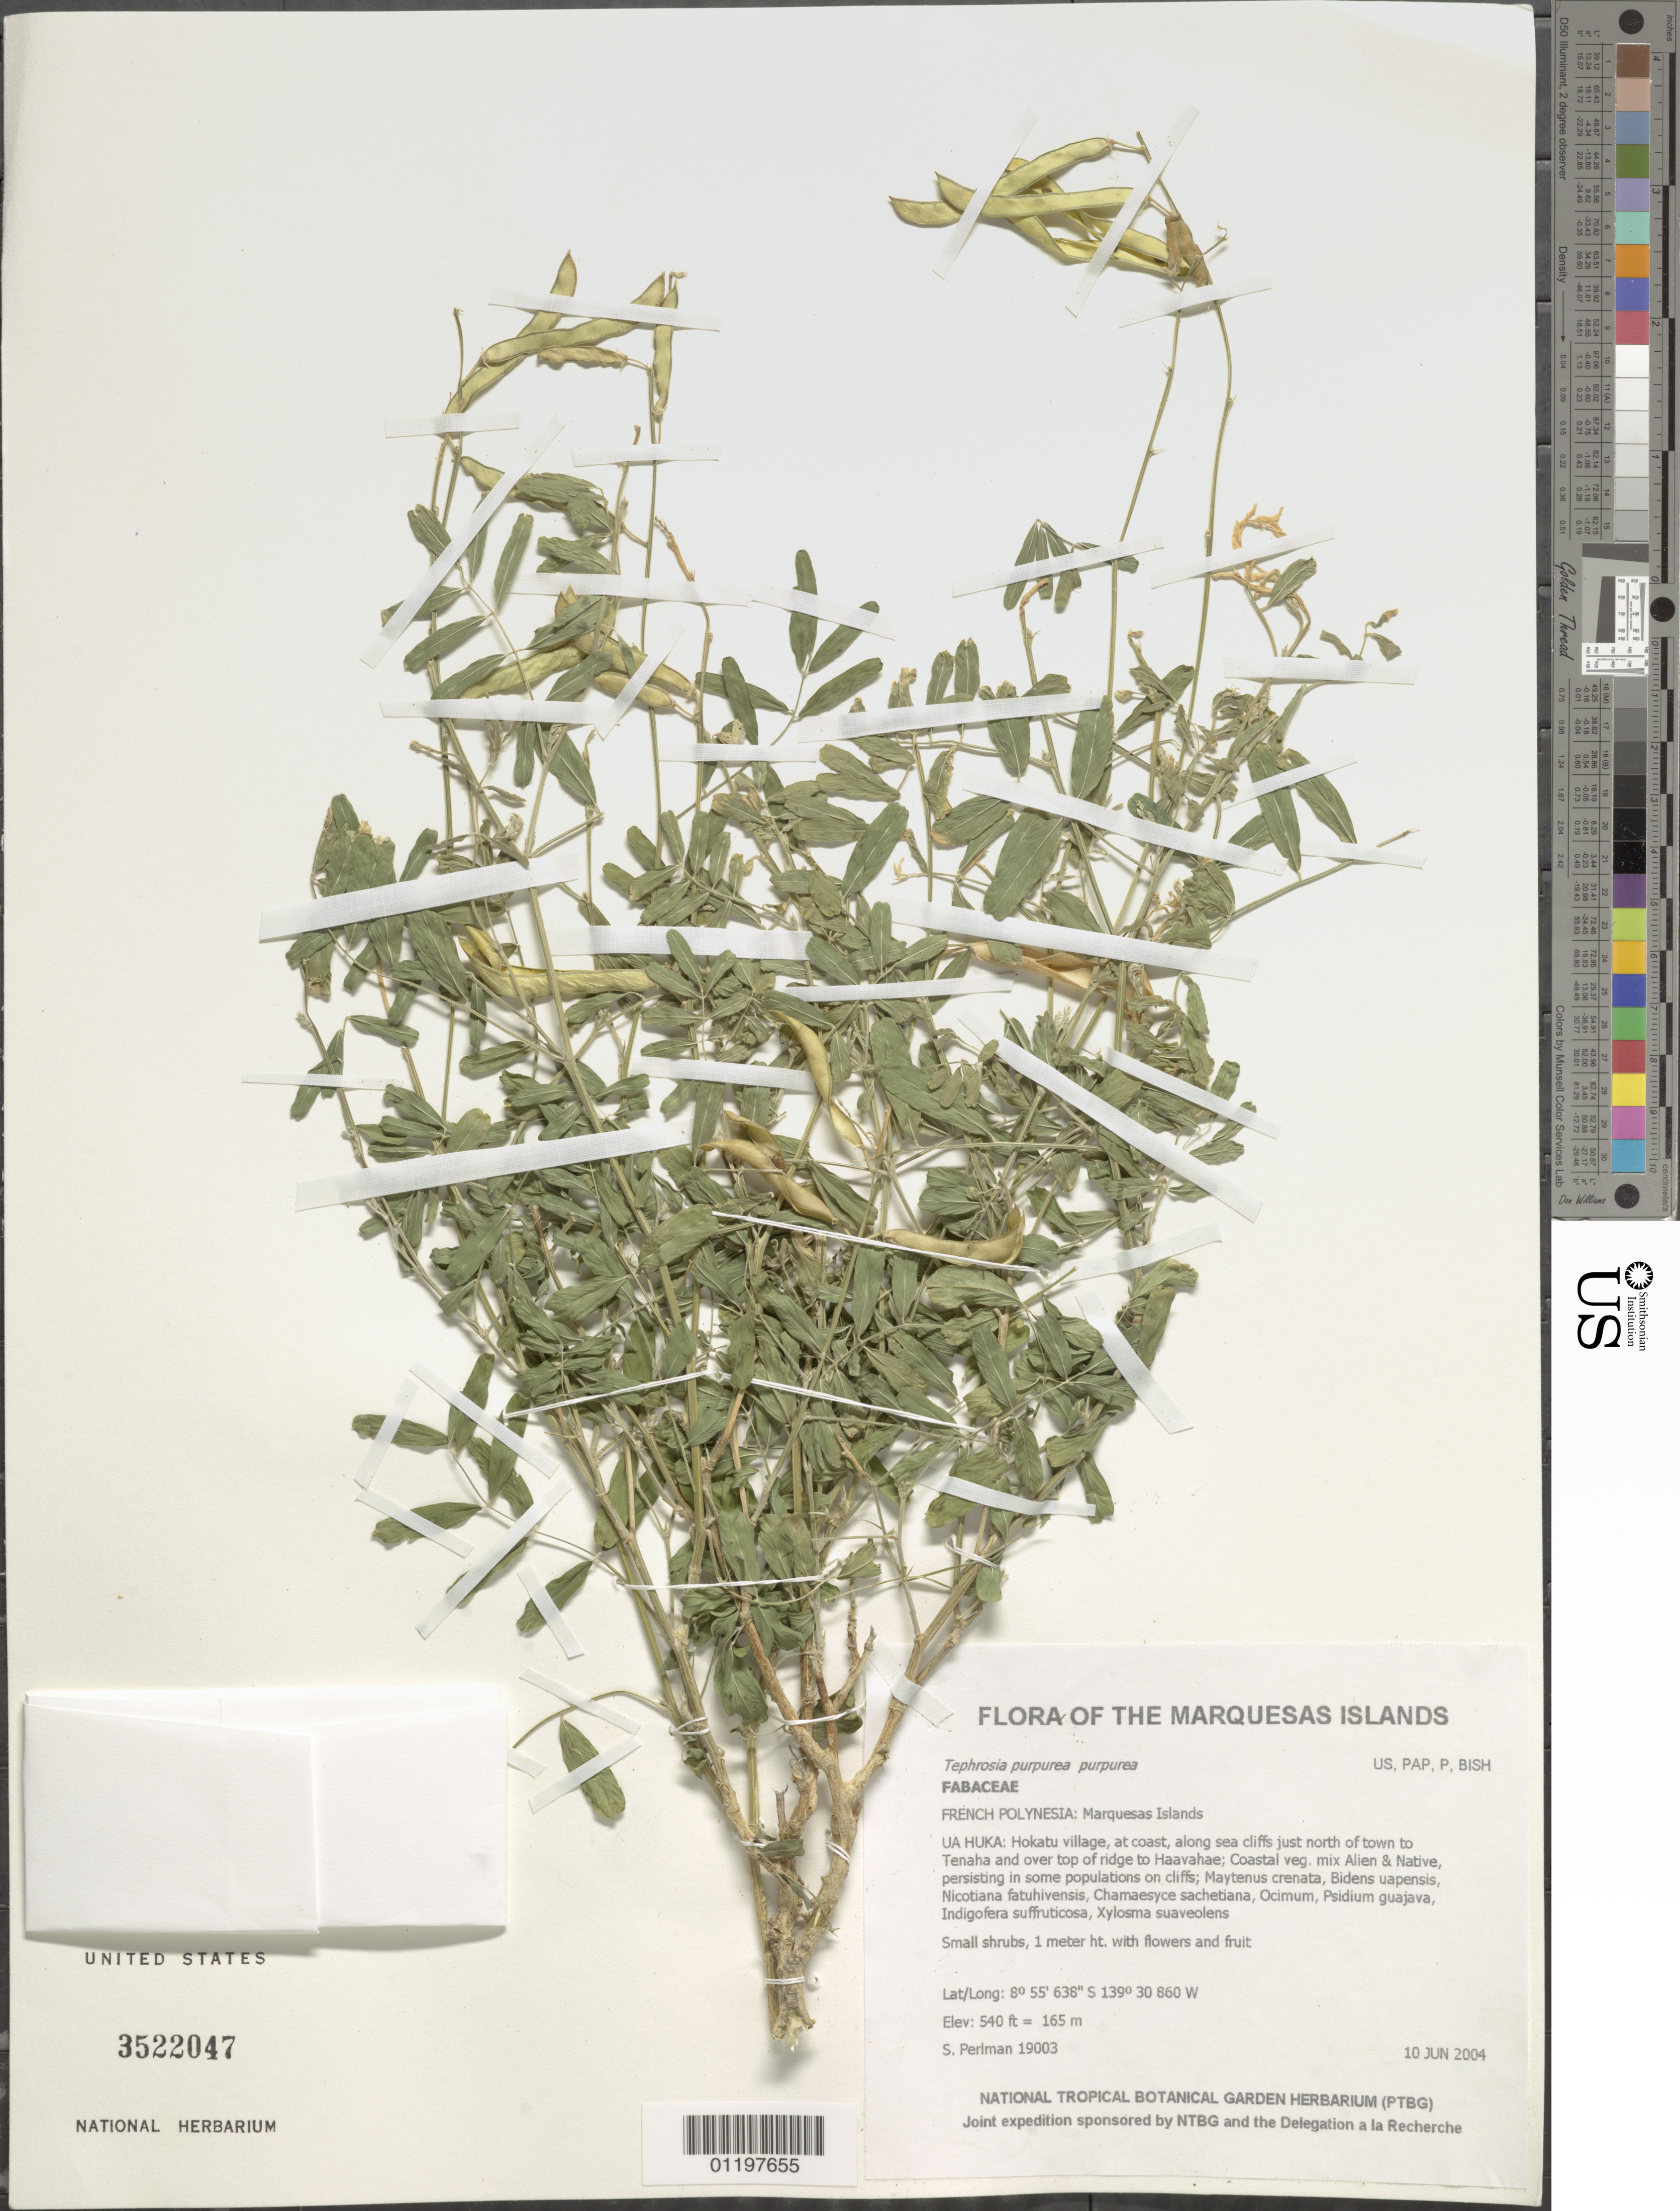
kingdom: Plantae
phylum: Tracheophyta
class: Magnoliopsida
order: Fabales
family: Fabaceae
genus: Tephrosia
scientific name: Tephrosia purpurea var. purpurea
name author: (L.) Pers.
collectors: S. P. Perlman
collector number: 19003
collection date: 2004-06-10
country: French Polynesia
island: Ua Huka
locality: Hokatu village, at coast, along sea cliffs just north of town to Tenaha and over top of ridge to Haavahae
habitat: Coastal veg. mix alien & native, persisting in some populations on cliffs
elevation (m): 165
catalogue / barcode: US 3522047